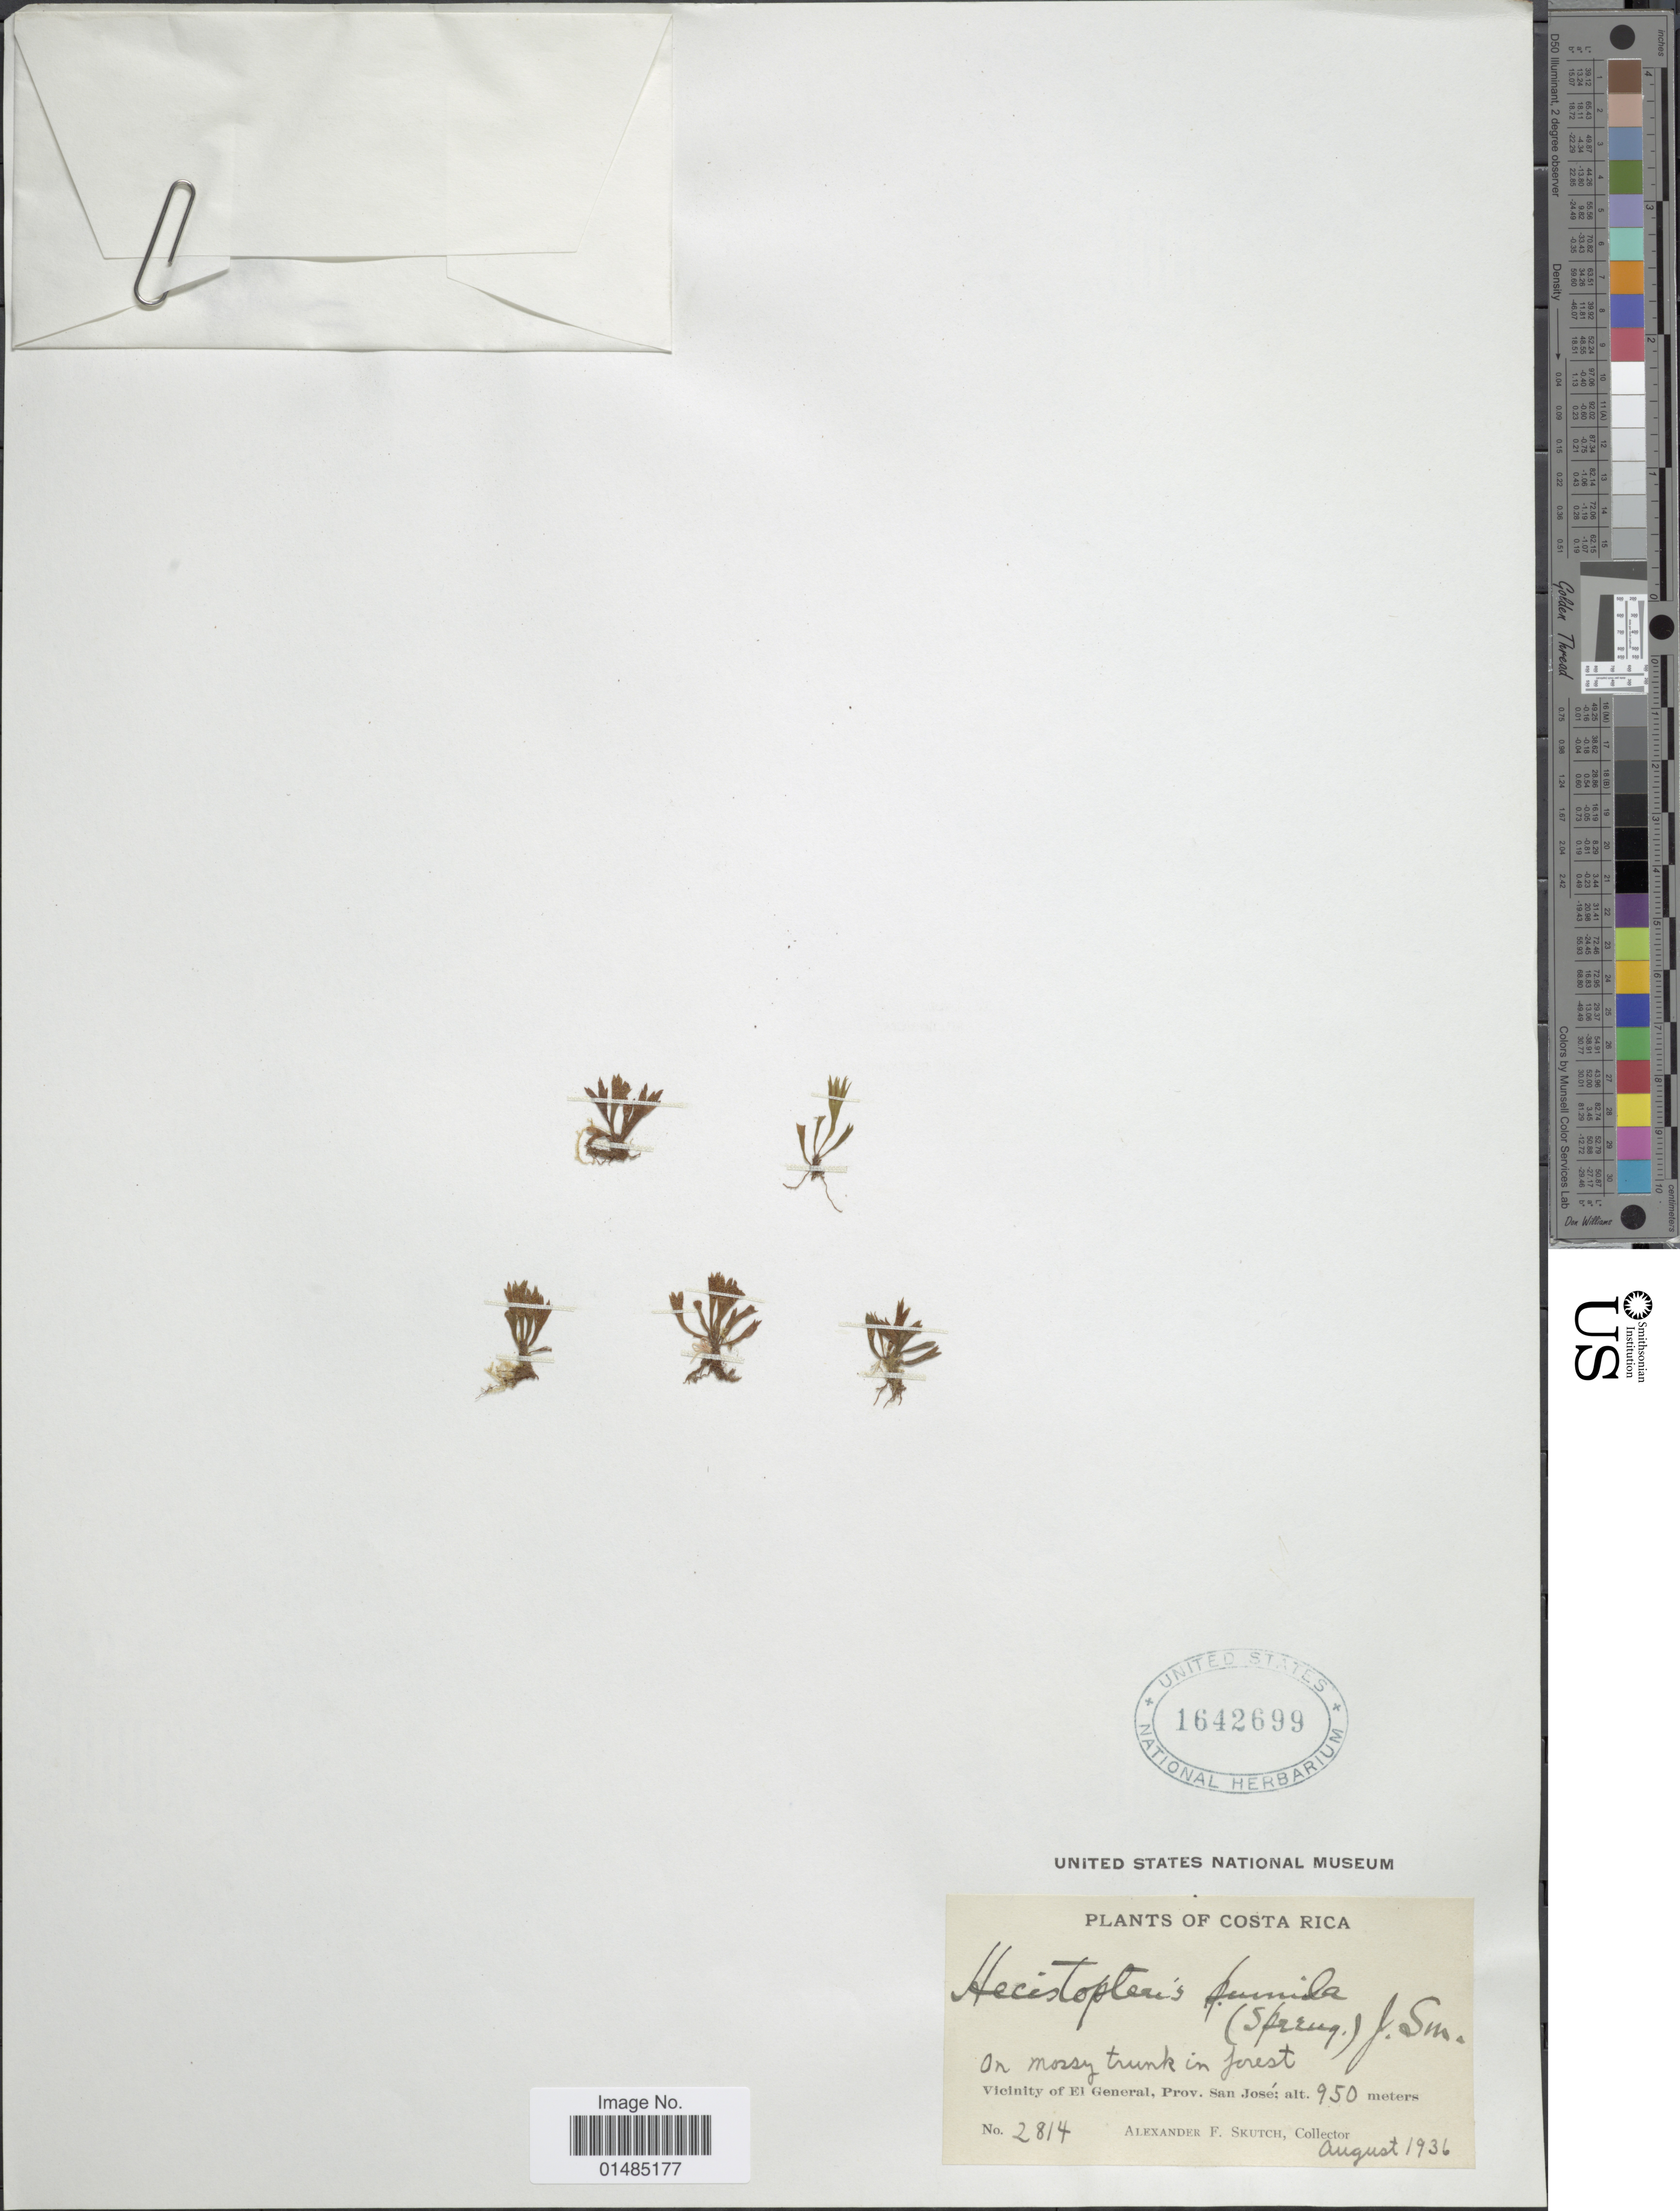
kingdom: Plantae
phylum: Tracheophyta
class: Polypodiopsida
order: Polypodiales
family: Pteridaceae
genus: Hecistopteris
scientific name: Hecistopteris pumila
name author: Christ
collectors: A. F. Skutch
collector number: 2814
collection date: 1936-08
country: Costa Rica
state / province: San José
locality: Costa Rica, Vicinity of El General, Prov. San José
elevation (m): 950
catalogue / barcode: US 1642699